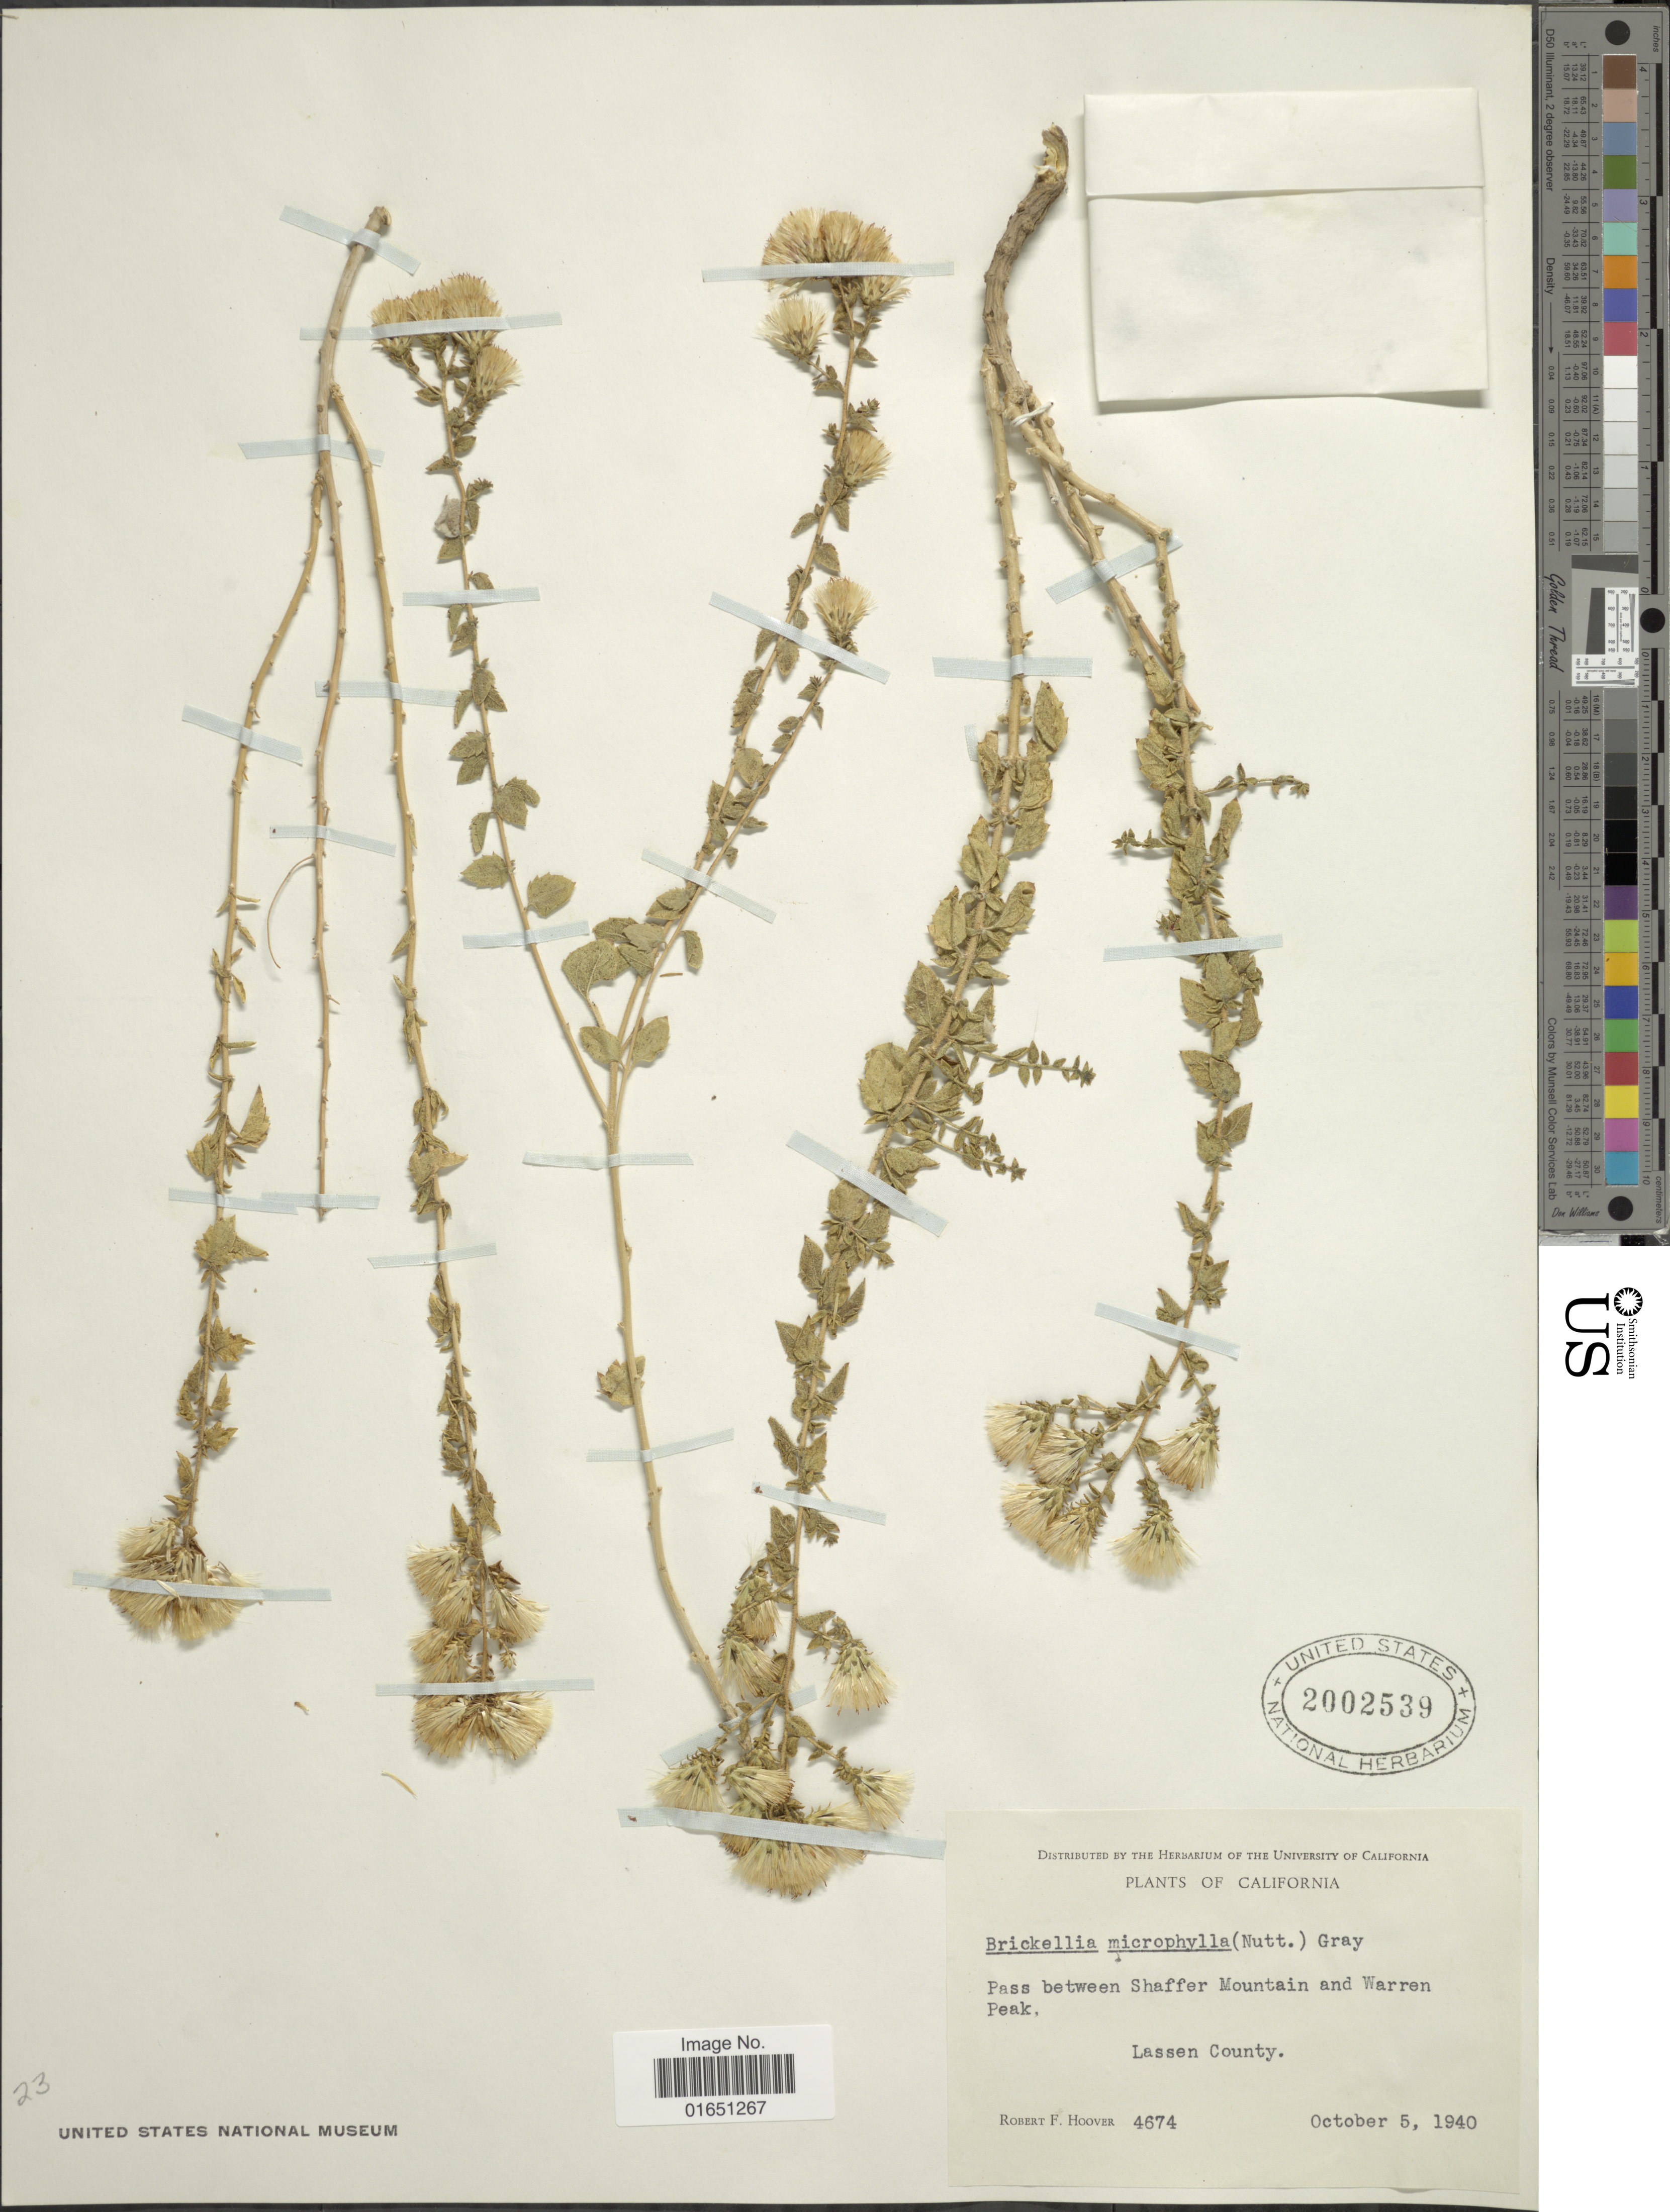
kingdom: Plantae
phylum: Tracheophyta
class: Magnoliopsida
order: Asterales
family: Asteraceae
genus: Brickellia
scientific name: Brickellia microphylla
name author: (Nutt.) A. Gray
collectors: R. F. Hoover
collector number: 4674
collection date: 1940-10-05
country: United States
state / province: California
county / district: Lassen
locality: Pass between Shaffer Mountain and Warren Peak, Lassen County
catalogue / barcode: US 2002539